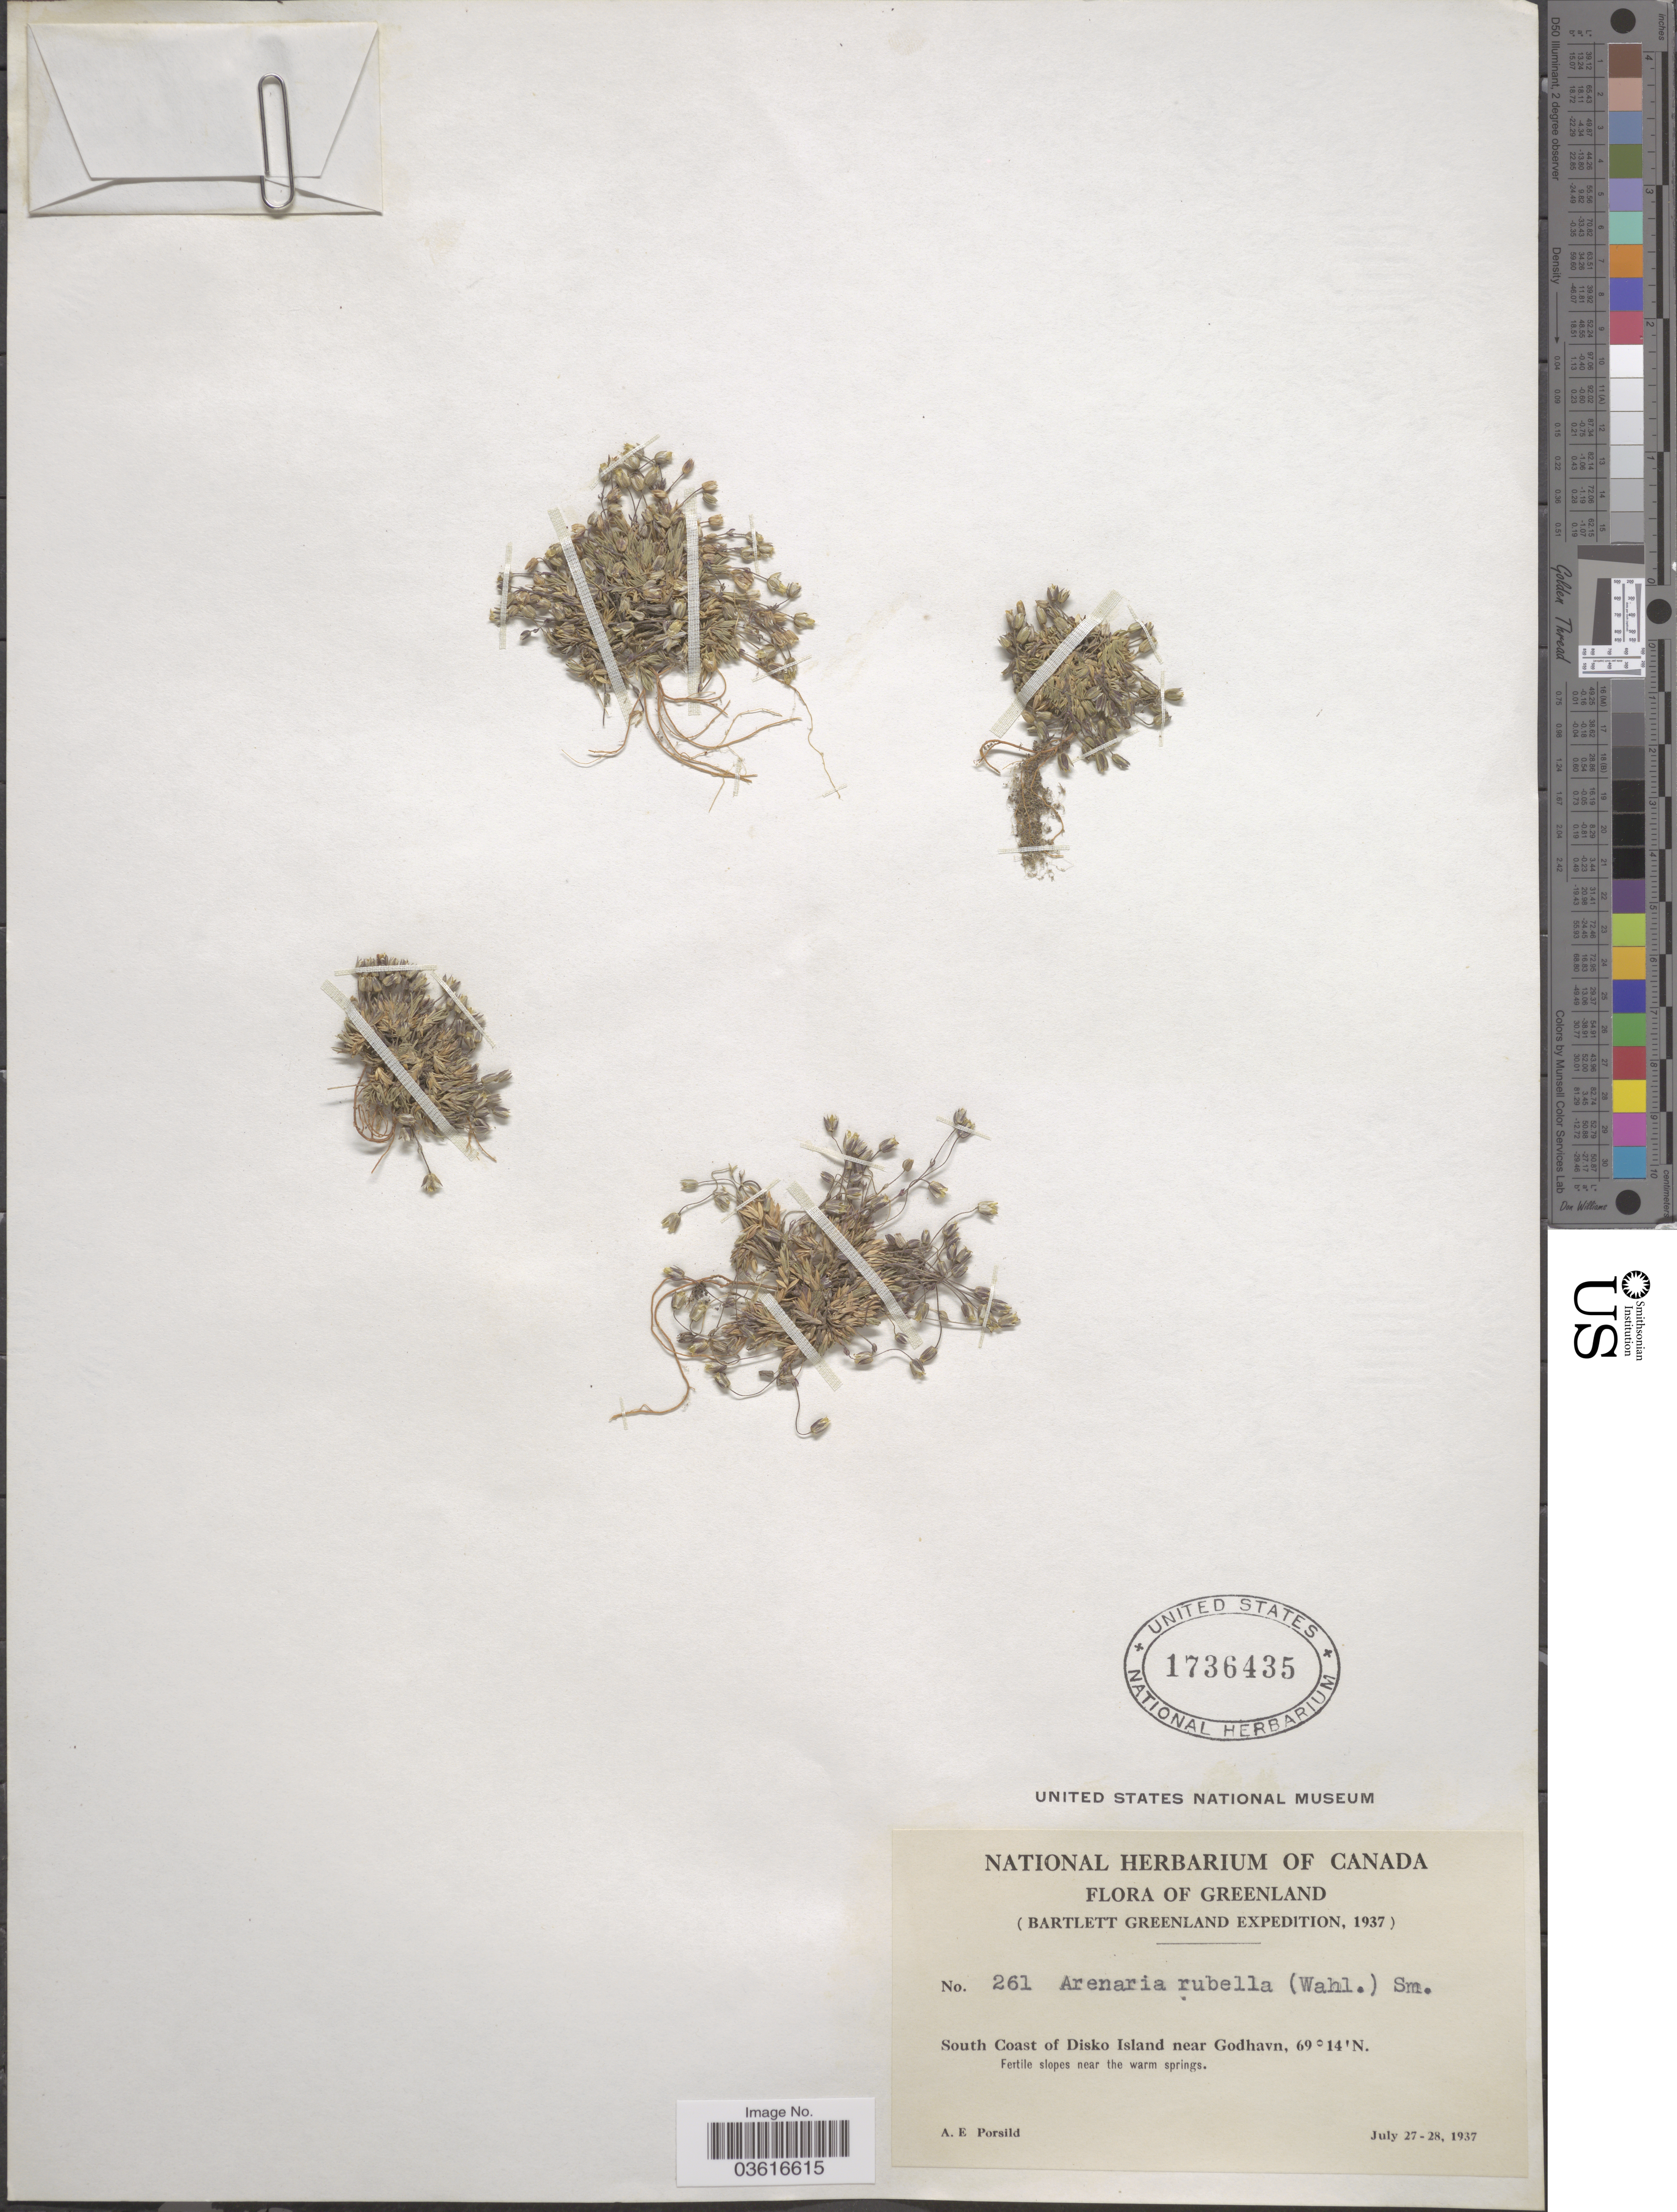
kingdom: Plantae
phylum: Tracheophyta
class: Magnoliopsida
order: Caryophyllales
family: Caryophyllaceae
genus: Minuartia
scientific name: Minuartia rubella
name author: (Wahlenb.) Hiern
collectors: A. E. Porsild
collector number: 261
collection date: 1937-07-27/1937-07-28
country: Greenland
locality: South Coast of Disko Island near Godhavn. Fertile slopes near the warm springs.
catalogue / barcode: US 1736435